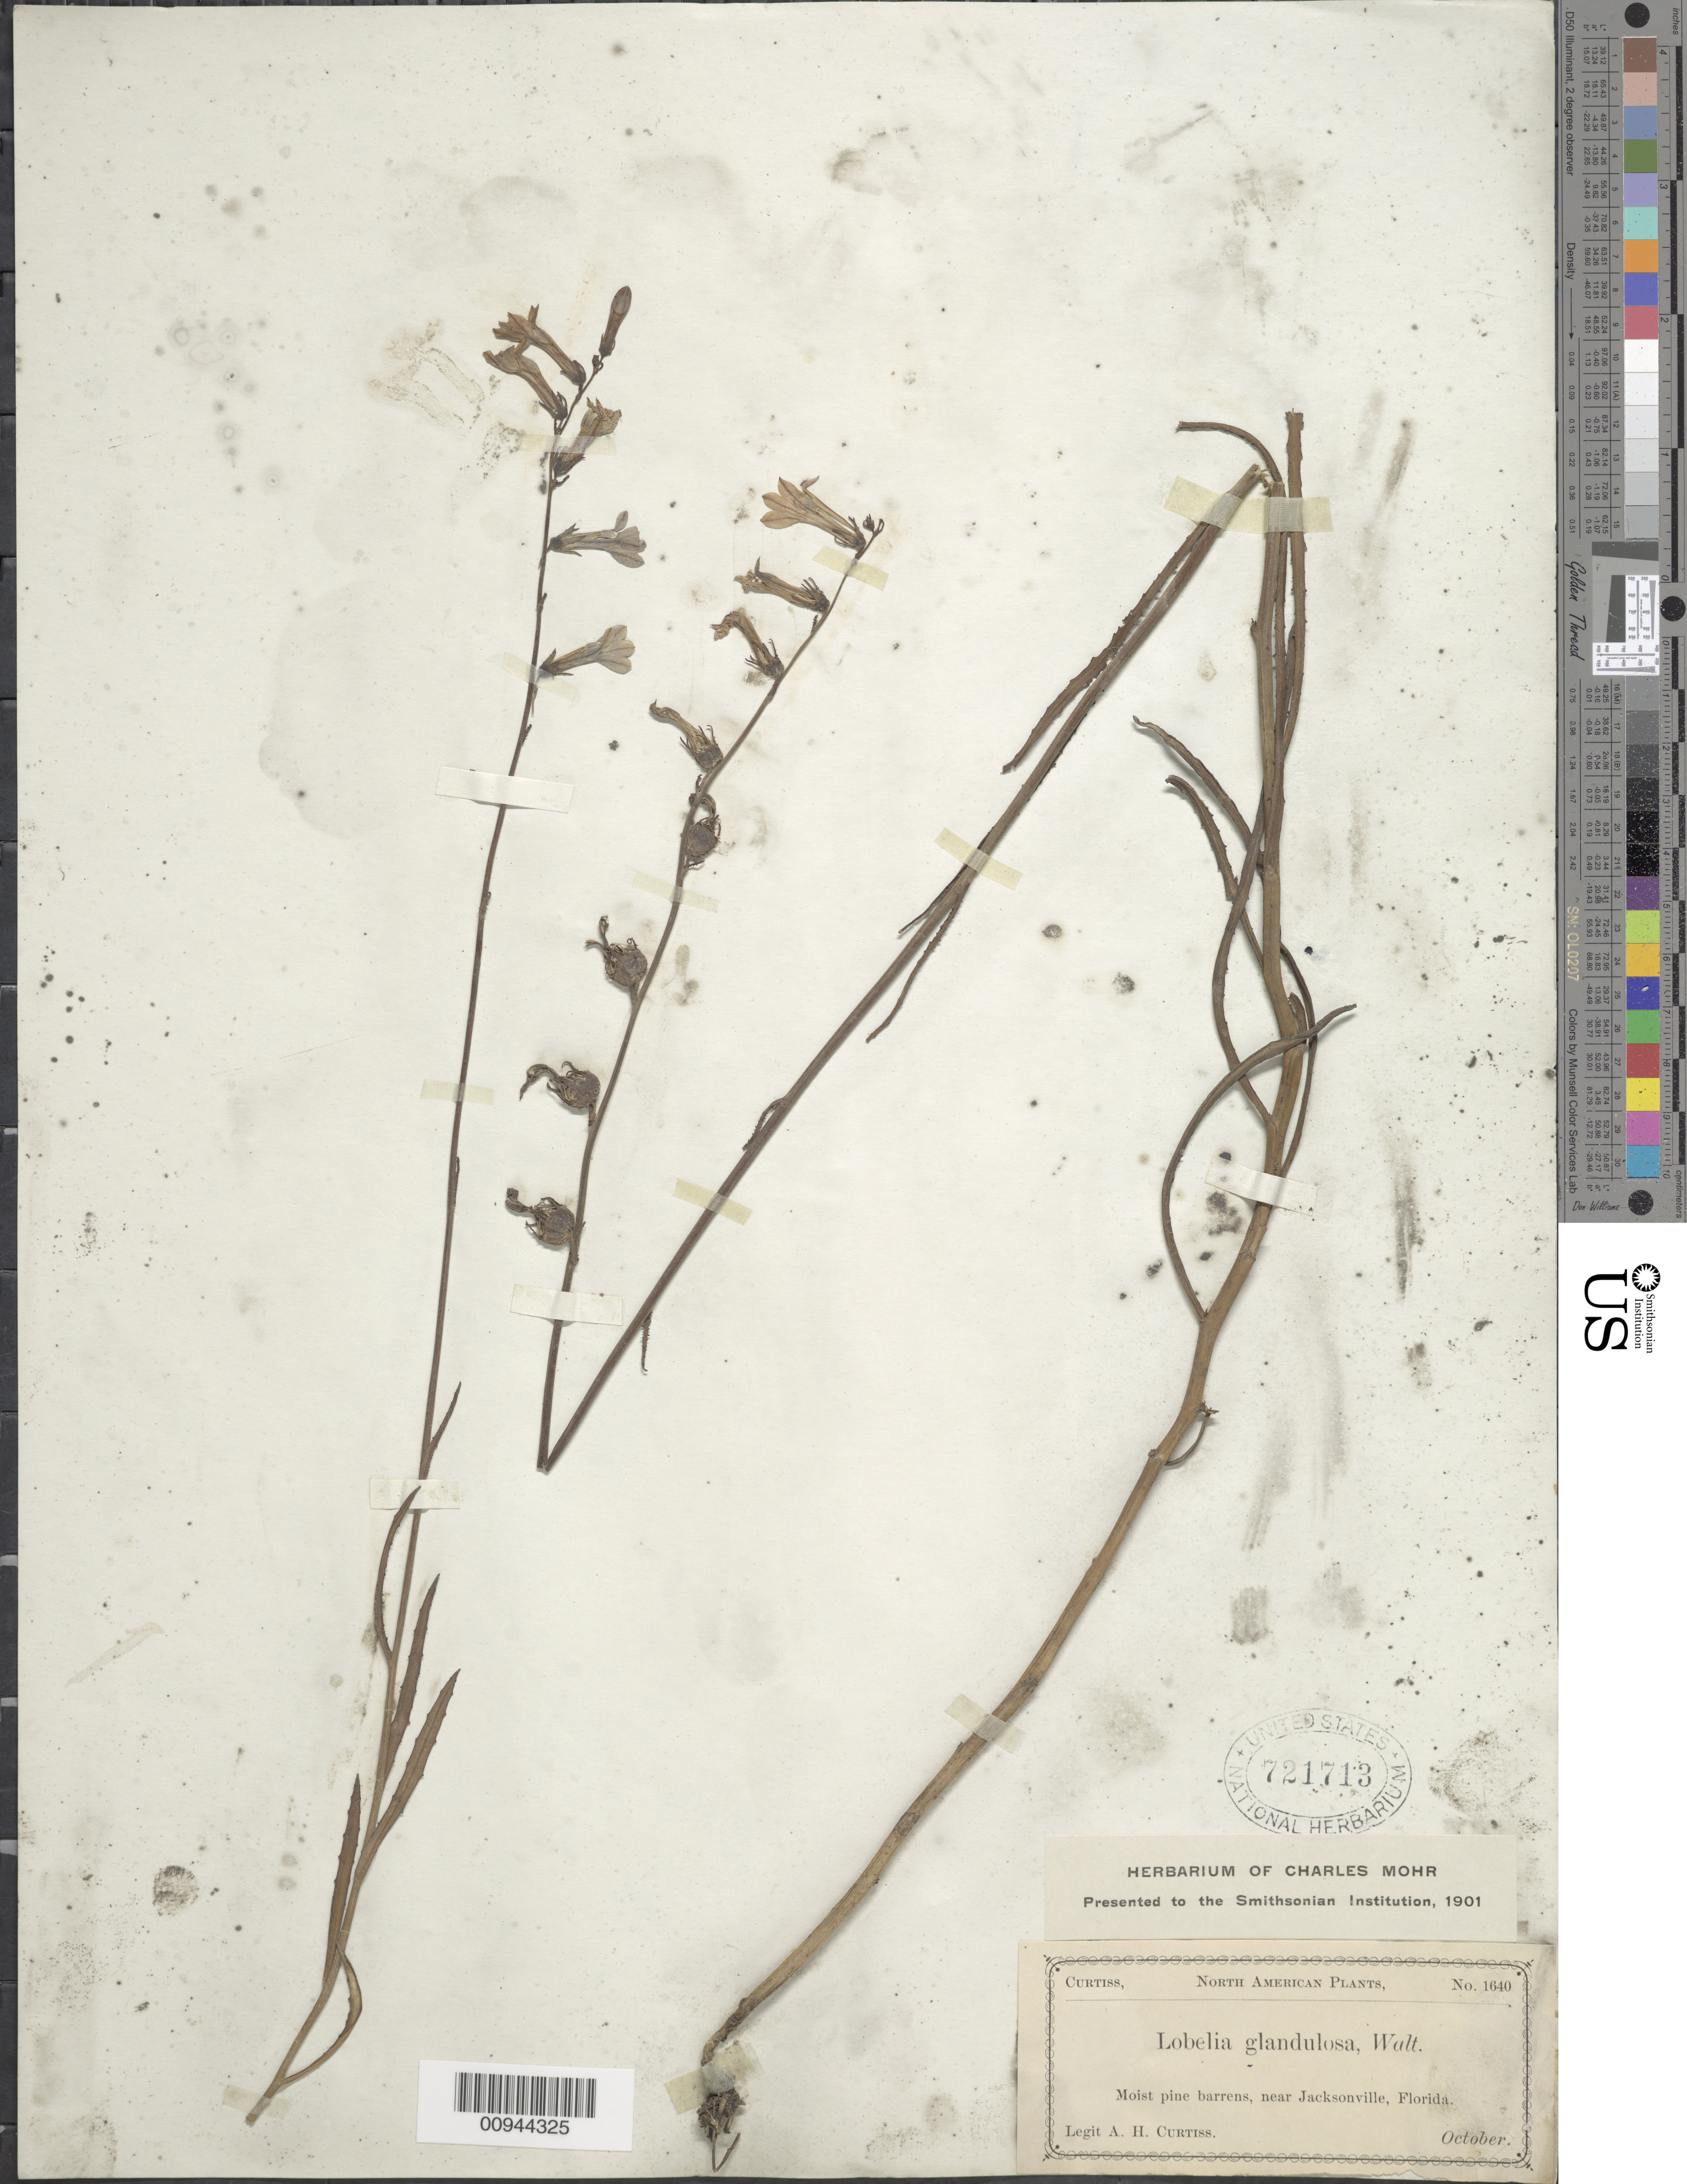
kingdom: Plantae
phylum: Tracheophyta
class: Magnoliopsida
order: Asterales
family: Campanulaceae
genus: Lobelia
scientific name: Lobelia glandulosa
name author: Walter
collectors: A. H. Curtiss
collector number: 1640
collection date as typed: October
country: United States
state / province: Florida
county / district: Duval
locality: Jacksonville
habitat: moist pine barrens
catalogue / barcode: US 721713